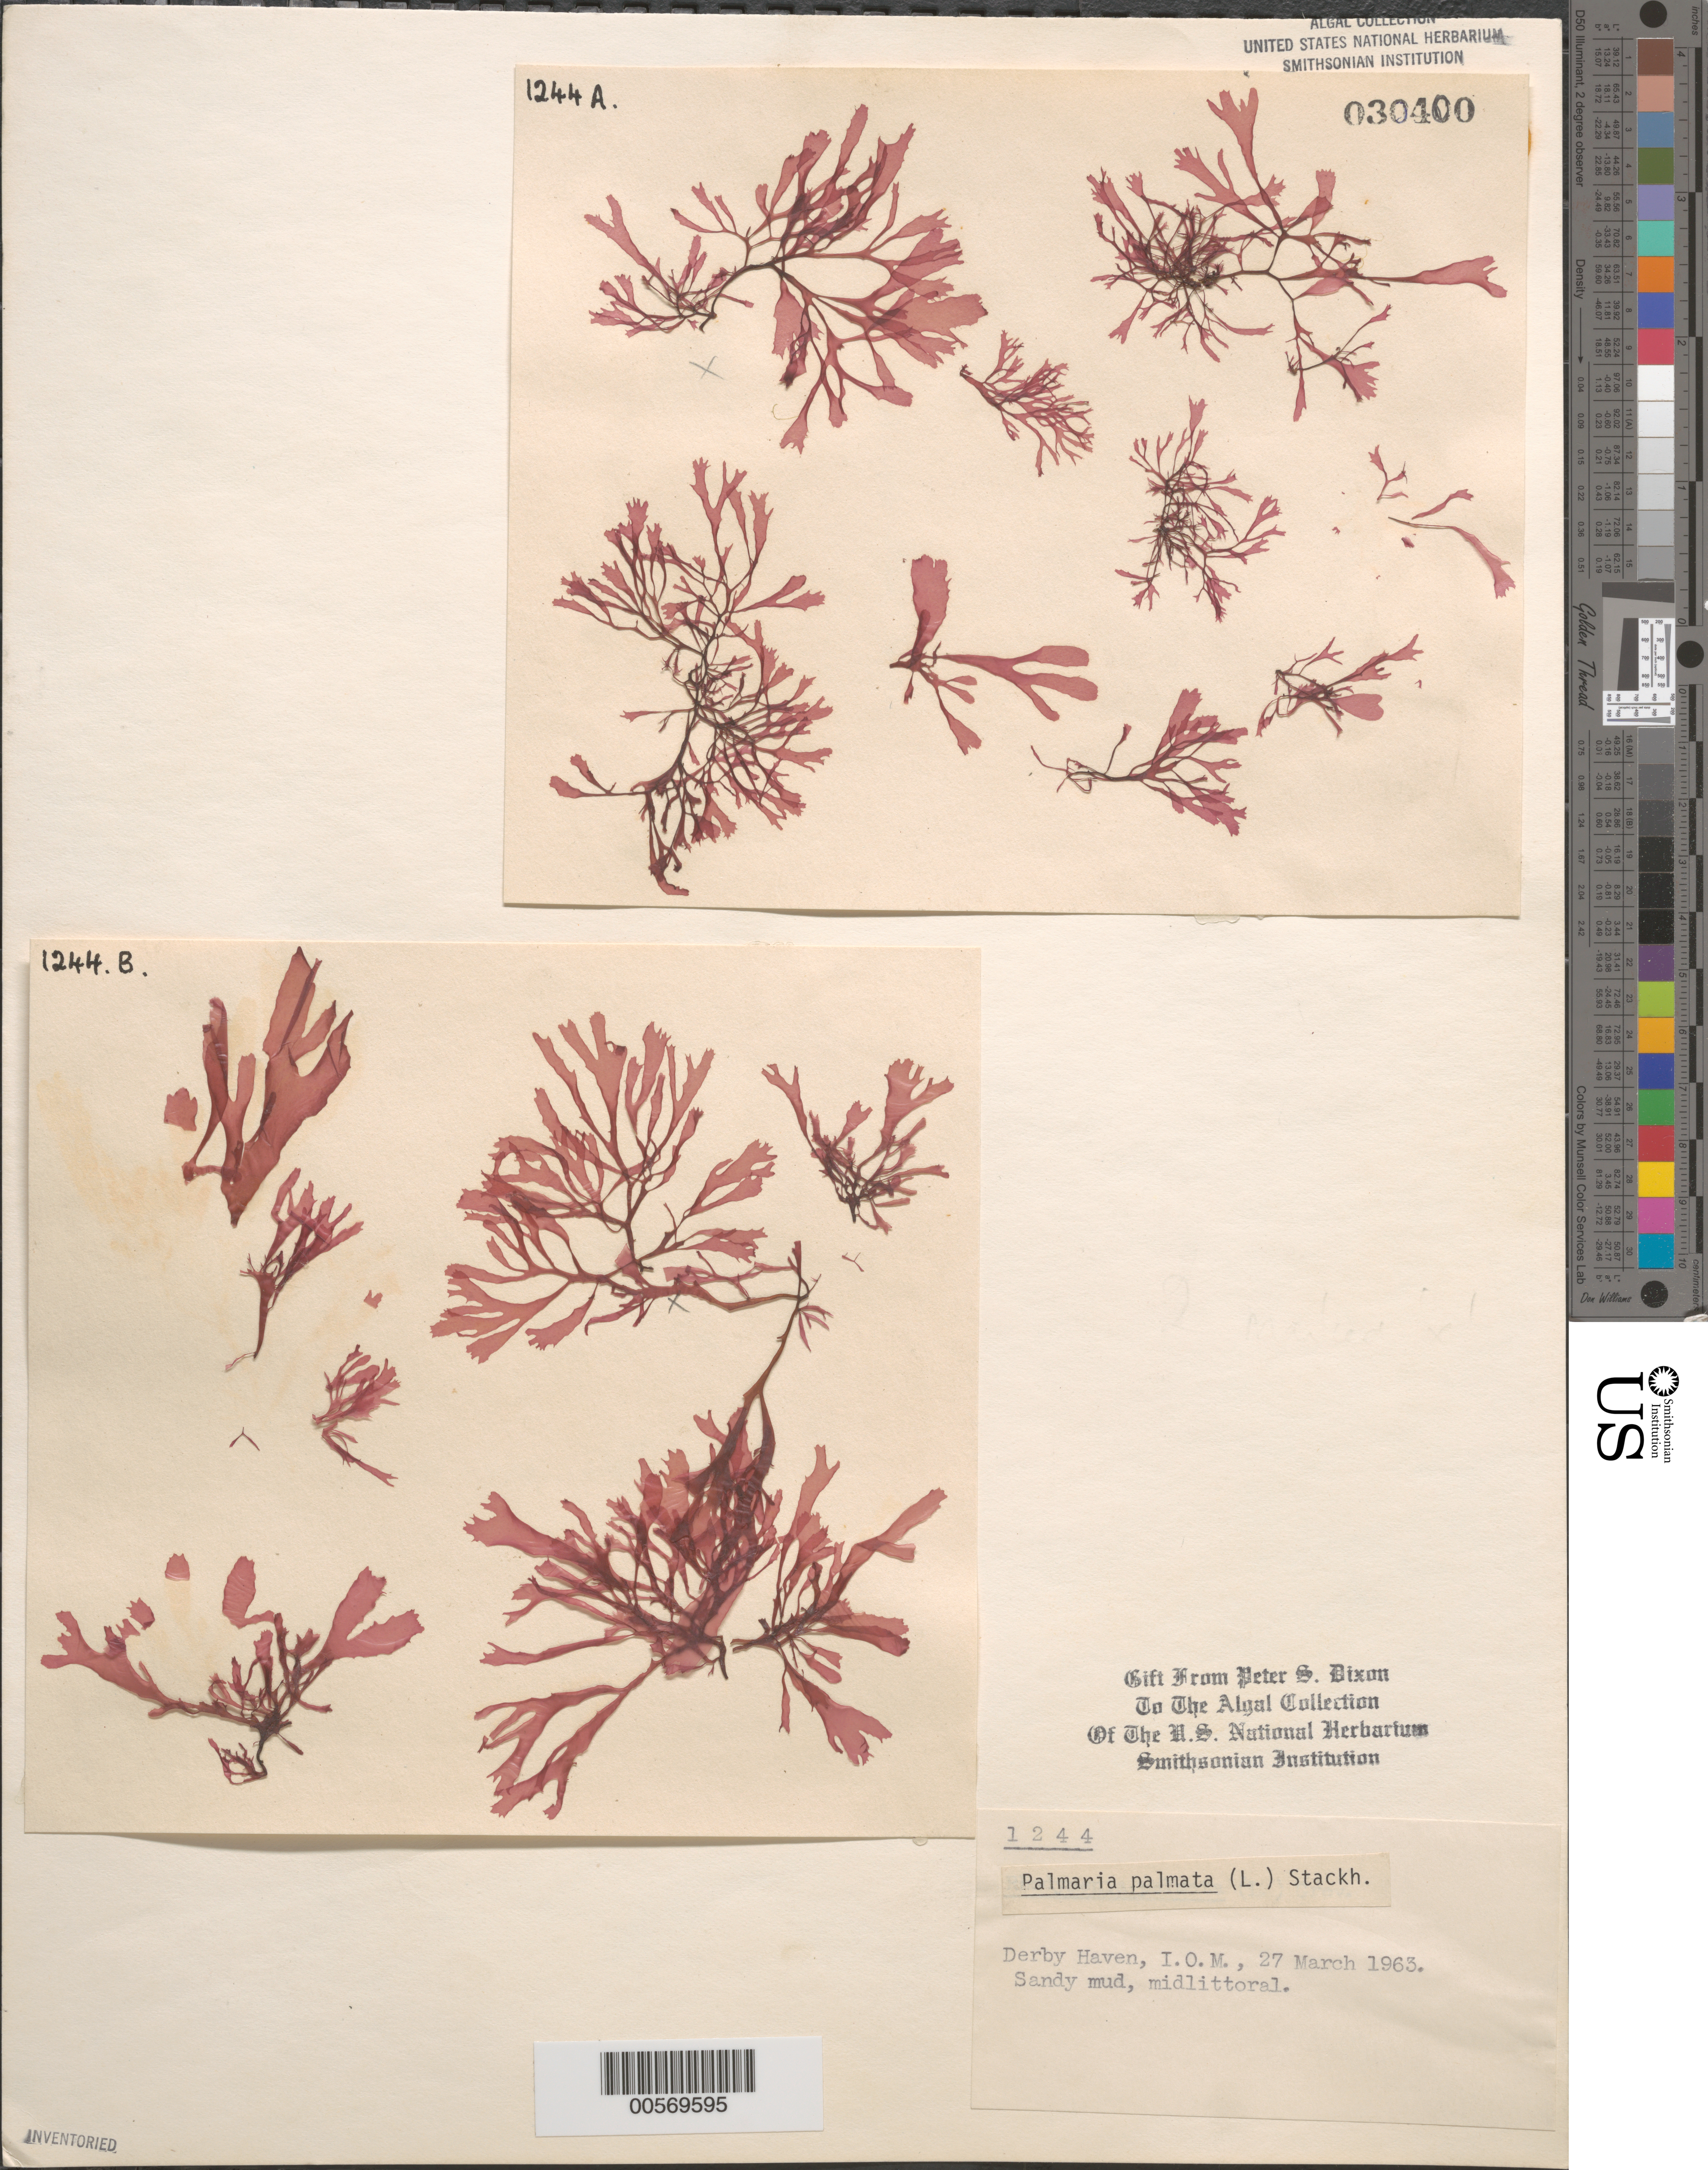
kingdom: Plantae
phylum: Rhodophyta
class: Florideophyceae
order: Palmariales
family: Palmariaceae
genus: Palmaria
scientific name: Palmaria palmata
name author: (L.) F. Weber & D. Mohr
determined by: Dixon, P. S.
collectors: P. S. Dixon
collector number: PSD 1244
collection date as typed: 27 Mar 1963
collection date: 1963-03-27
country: United Kingdom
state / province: England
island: Isle of Man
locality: Derby Haven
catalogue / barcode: US 30400